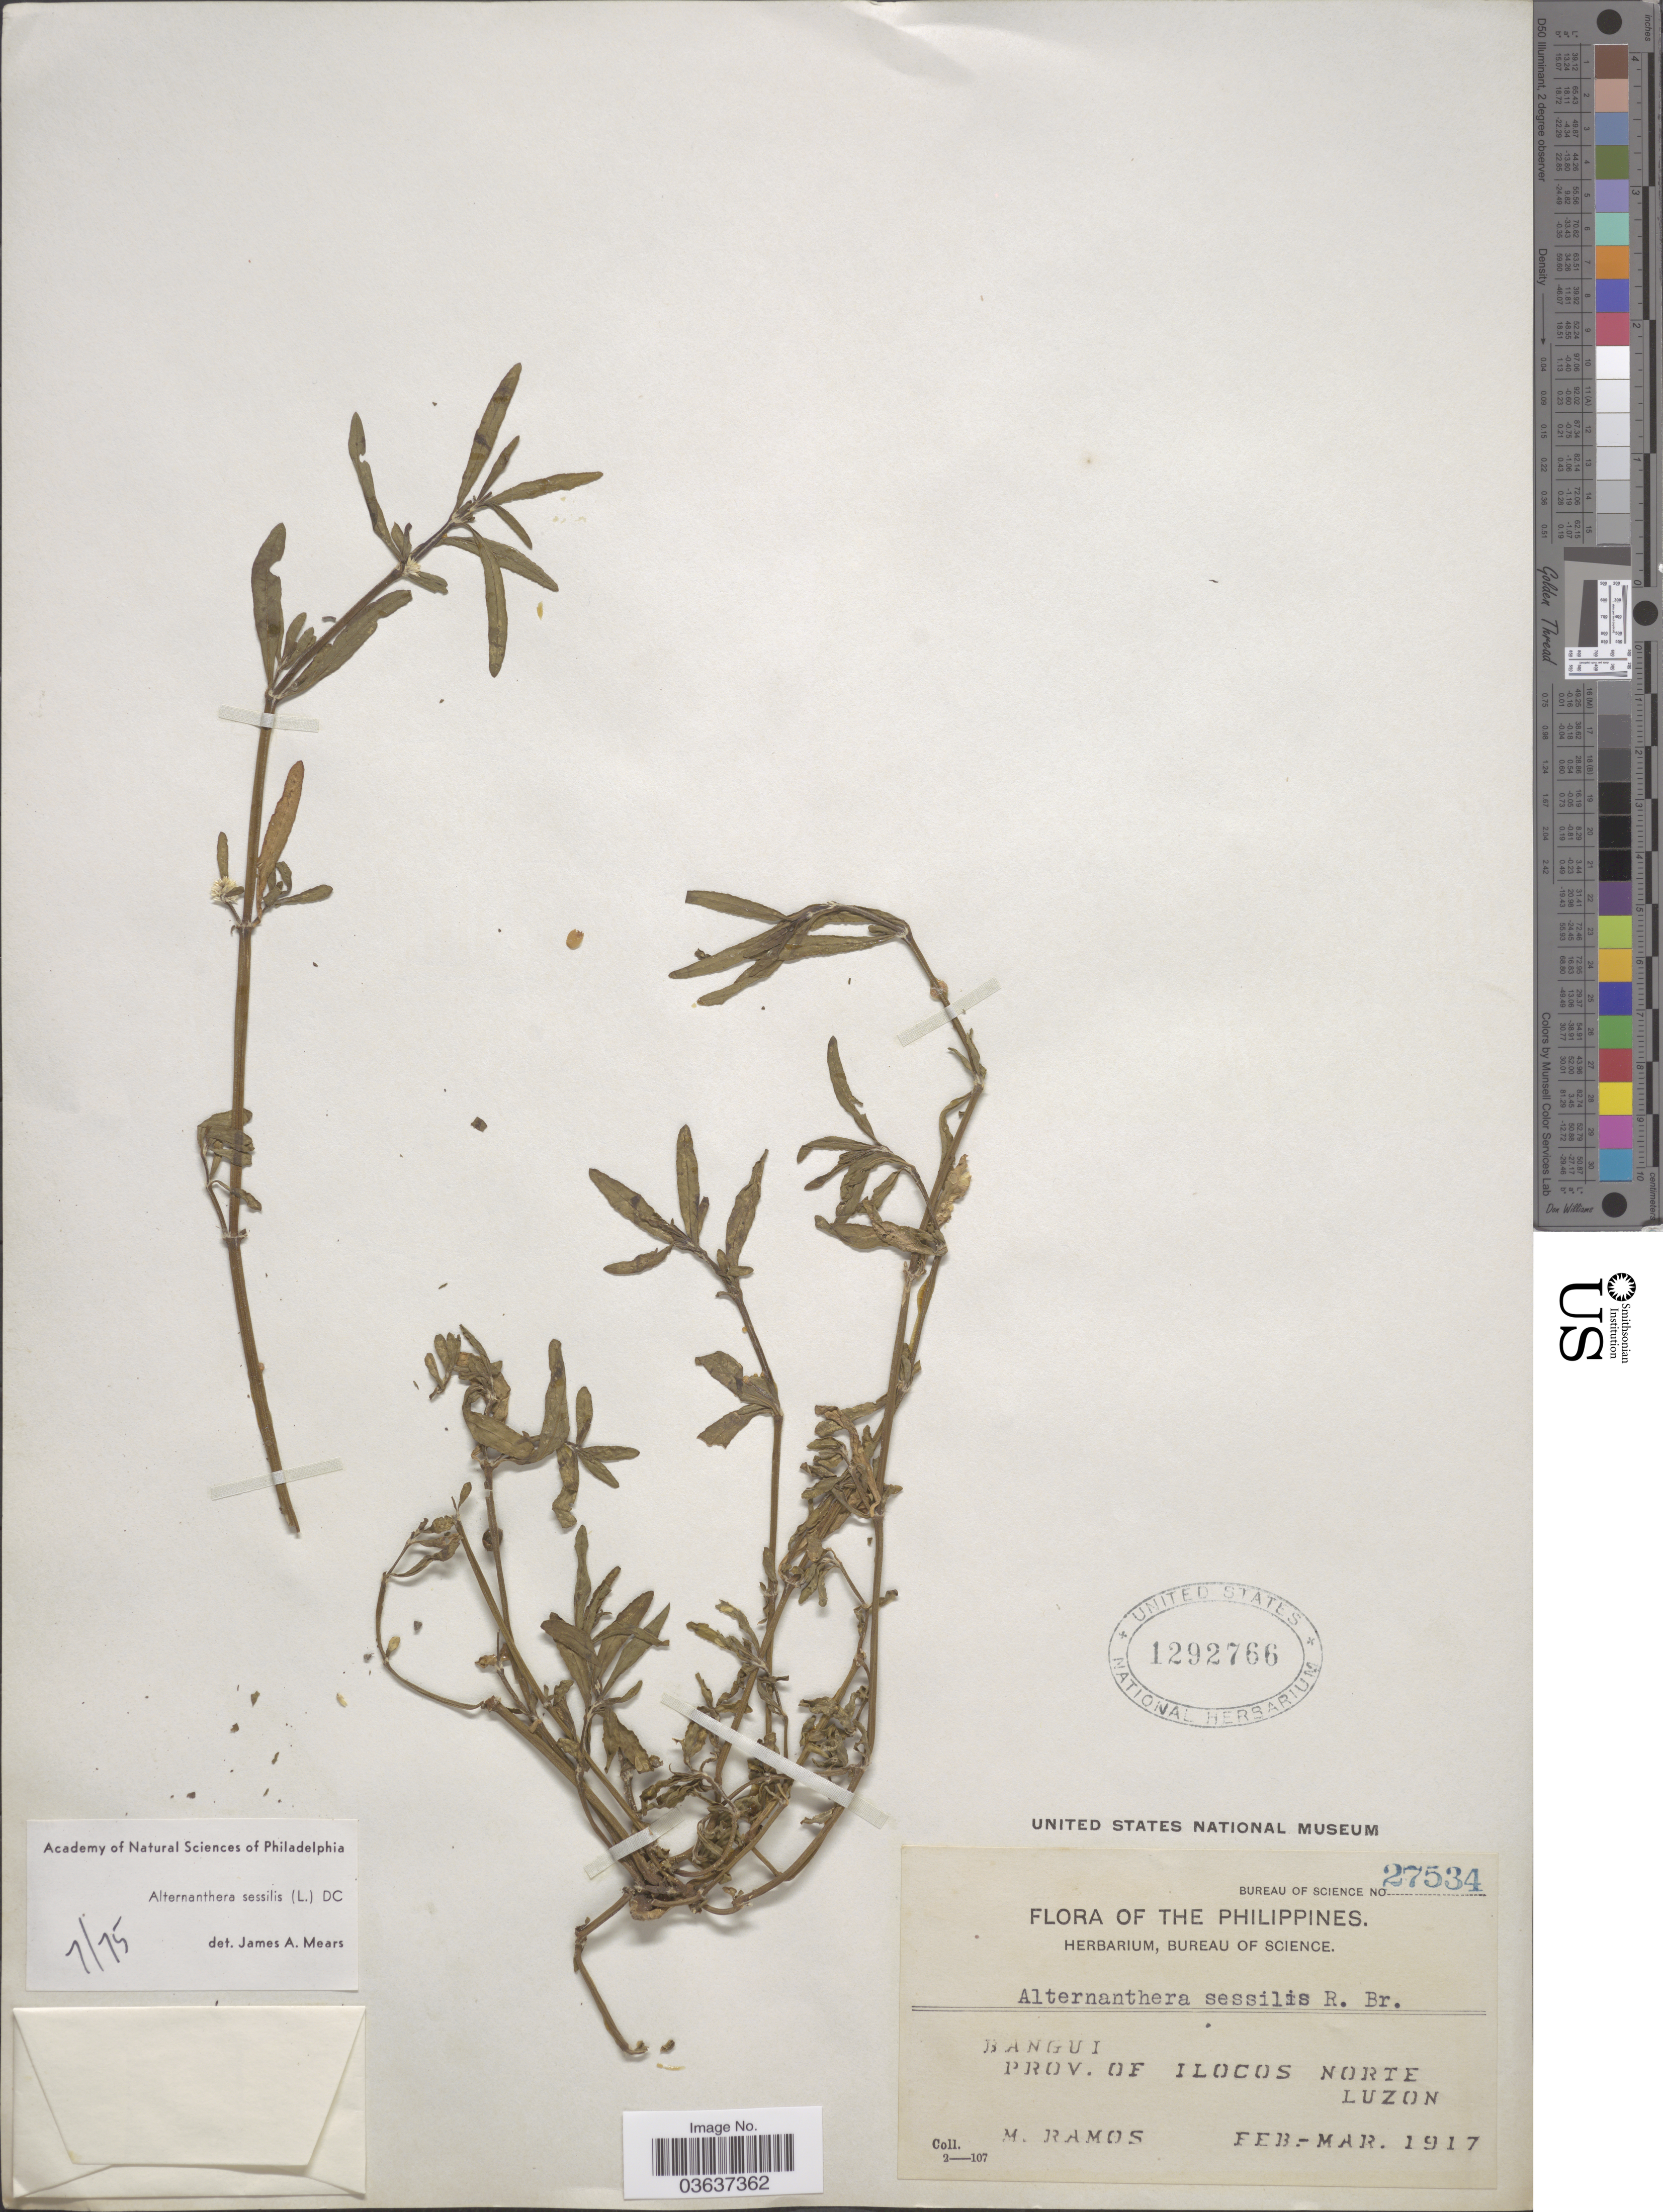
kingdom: Plantae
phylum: Tracheophyta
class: Magnoliopsida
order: Caryophyllales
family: Amaranthaceae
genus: Alternanthera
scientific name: Alternanthera sessilis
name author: (L.) DC.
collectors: M. Ramos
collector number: Bureau of Science 27534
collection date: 1917-02/1917-03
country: Philippines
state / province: Ilocos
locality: Bangui. Prov. of Ilocos Norte. Luzon.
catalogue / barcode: US 1292766